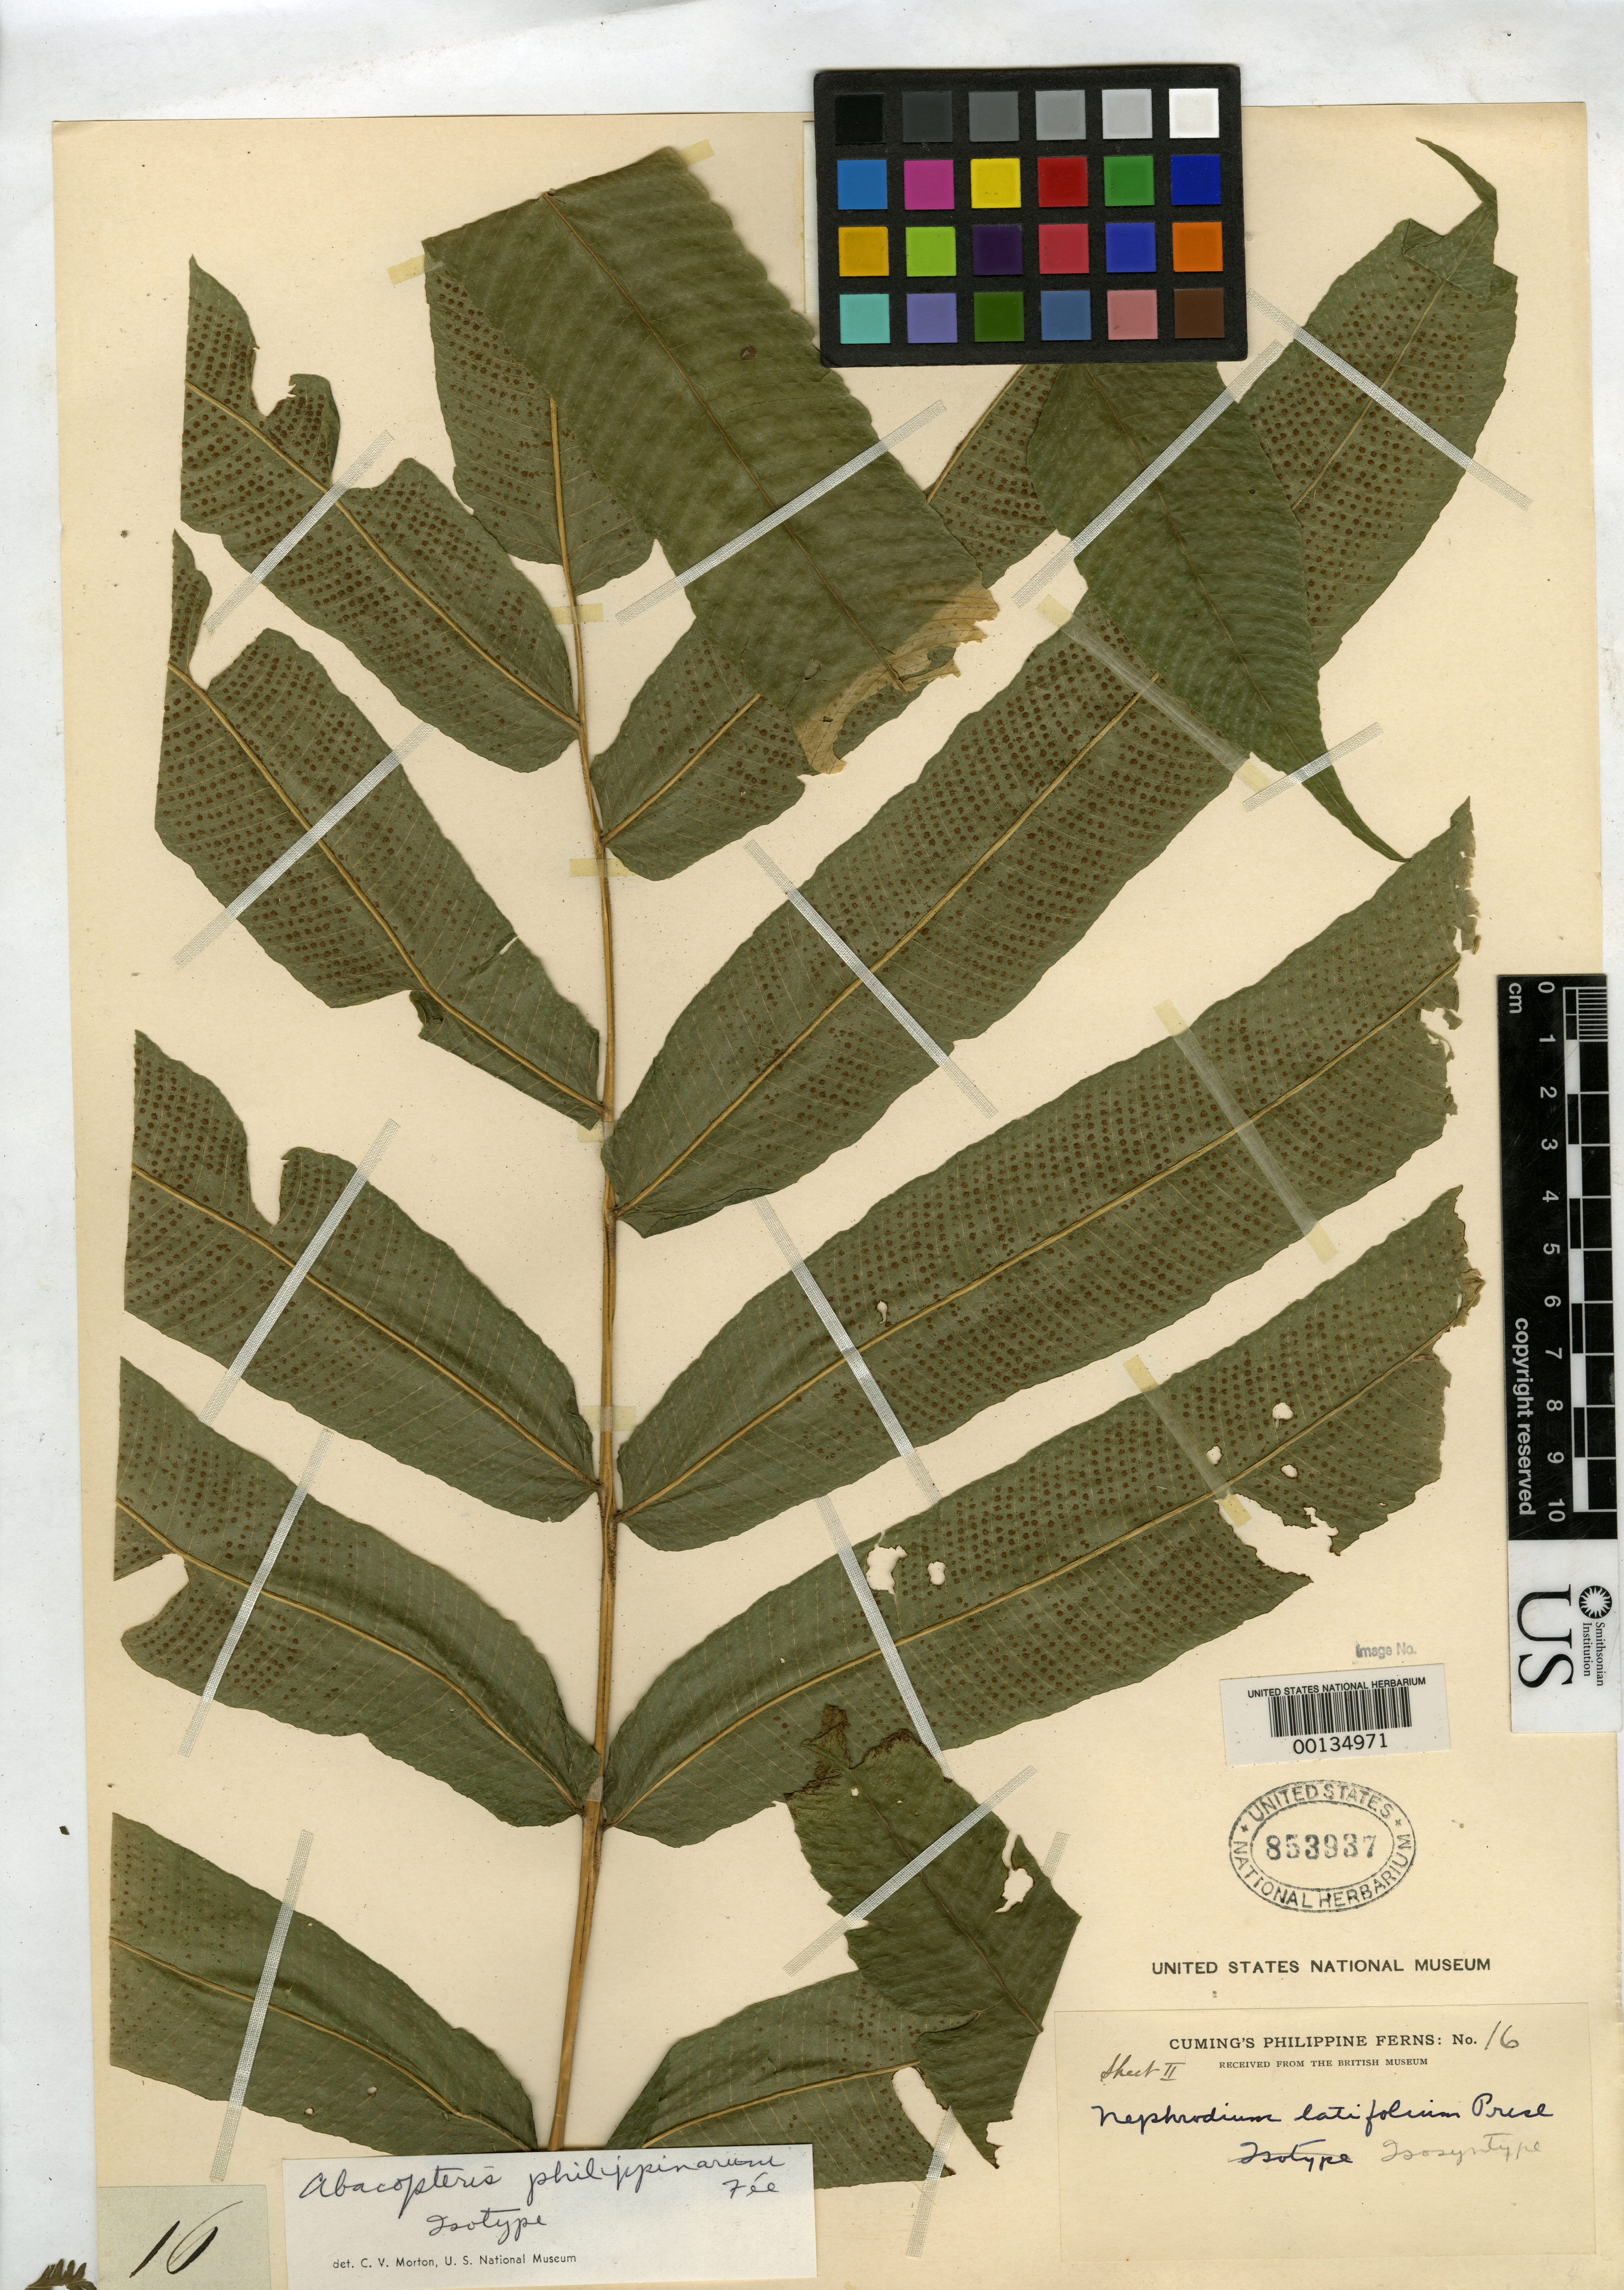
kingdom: Plantae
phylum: Tracheophyta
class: Polypodiopsida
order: Polypodiales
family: Thelypteridaceae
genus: Abacopteris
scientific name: Abacopteris philippinarum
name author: Fée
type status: Isotype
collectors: H. Cuming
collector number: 16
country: Philippines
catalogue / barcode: US 853937